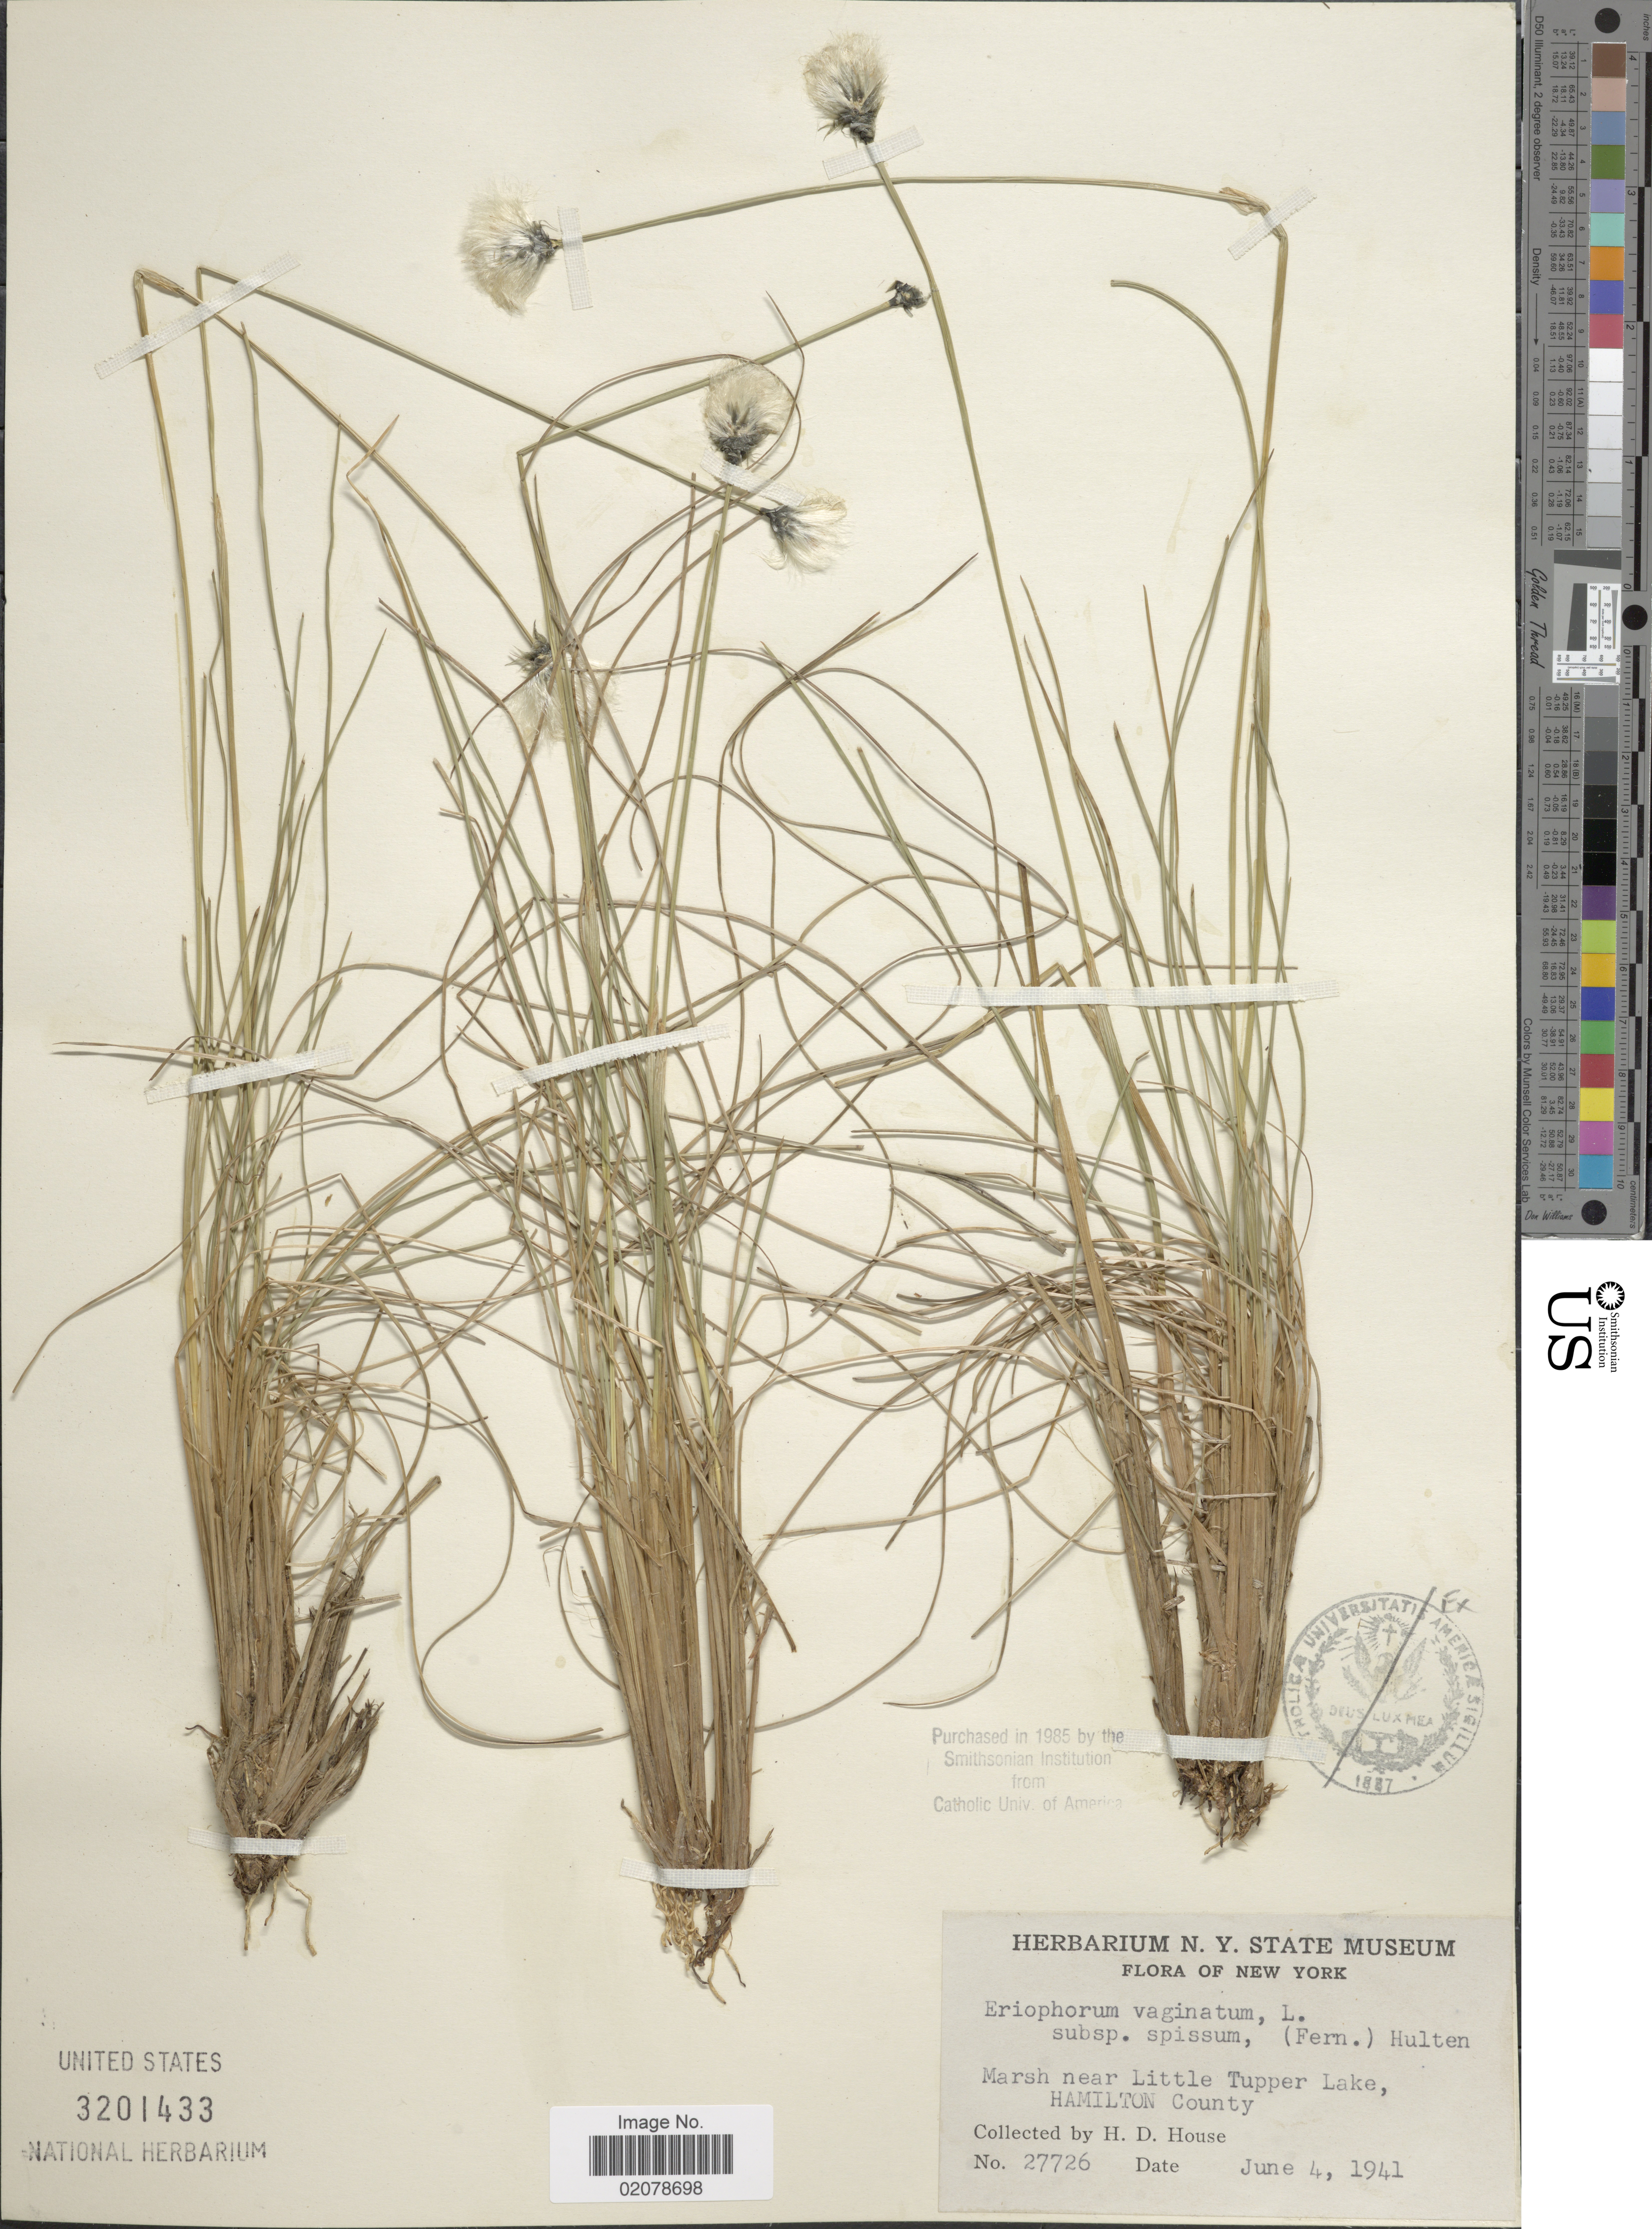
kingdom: Plantae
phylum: Tracheophyta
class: Liliopsida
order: Poales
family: Cyperaceae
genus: Eriophorum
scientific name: Eriophorum vaginatum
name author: L.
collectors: H. D. House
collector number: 27726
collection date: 1941-06-04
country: United States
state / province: New York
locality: Marsh near Little Tupper Lake, Hamilton County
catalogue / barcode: US 3201433